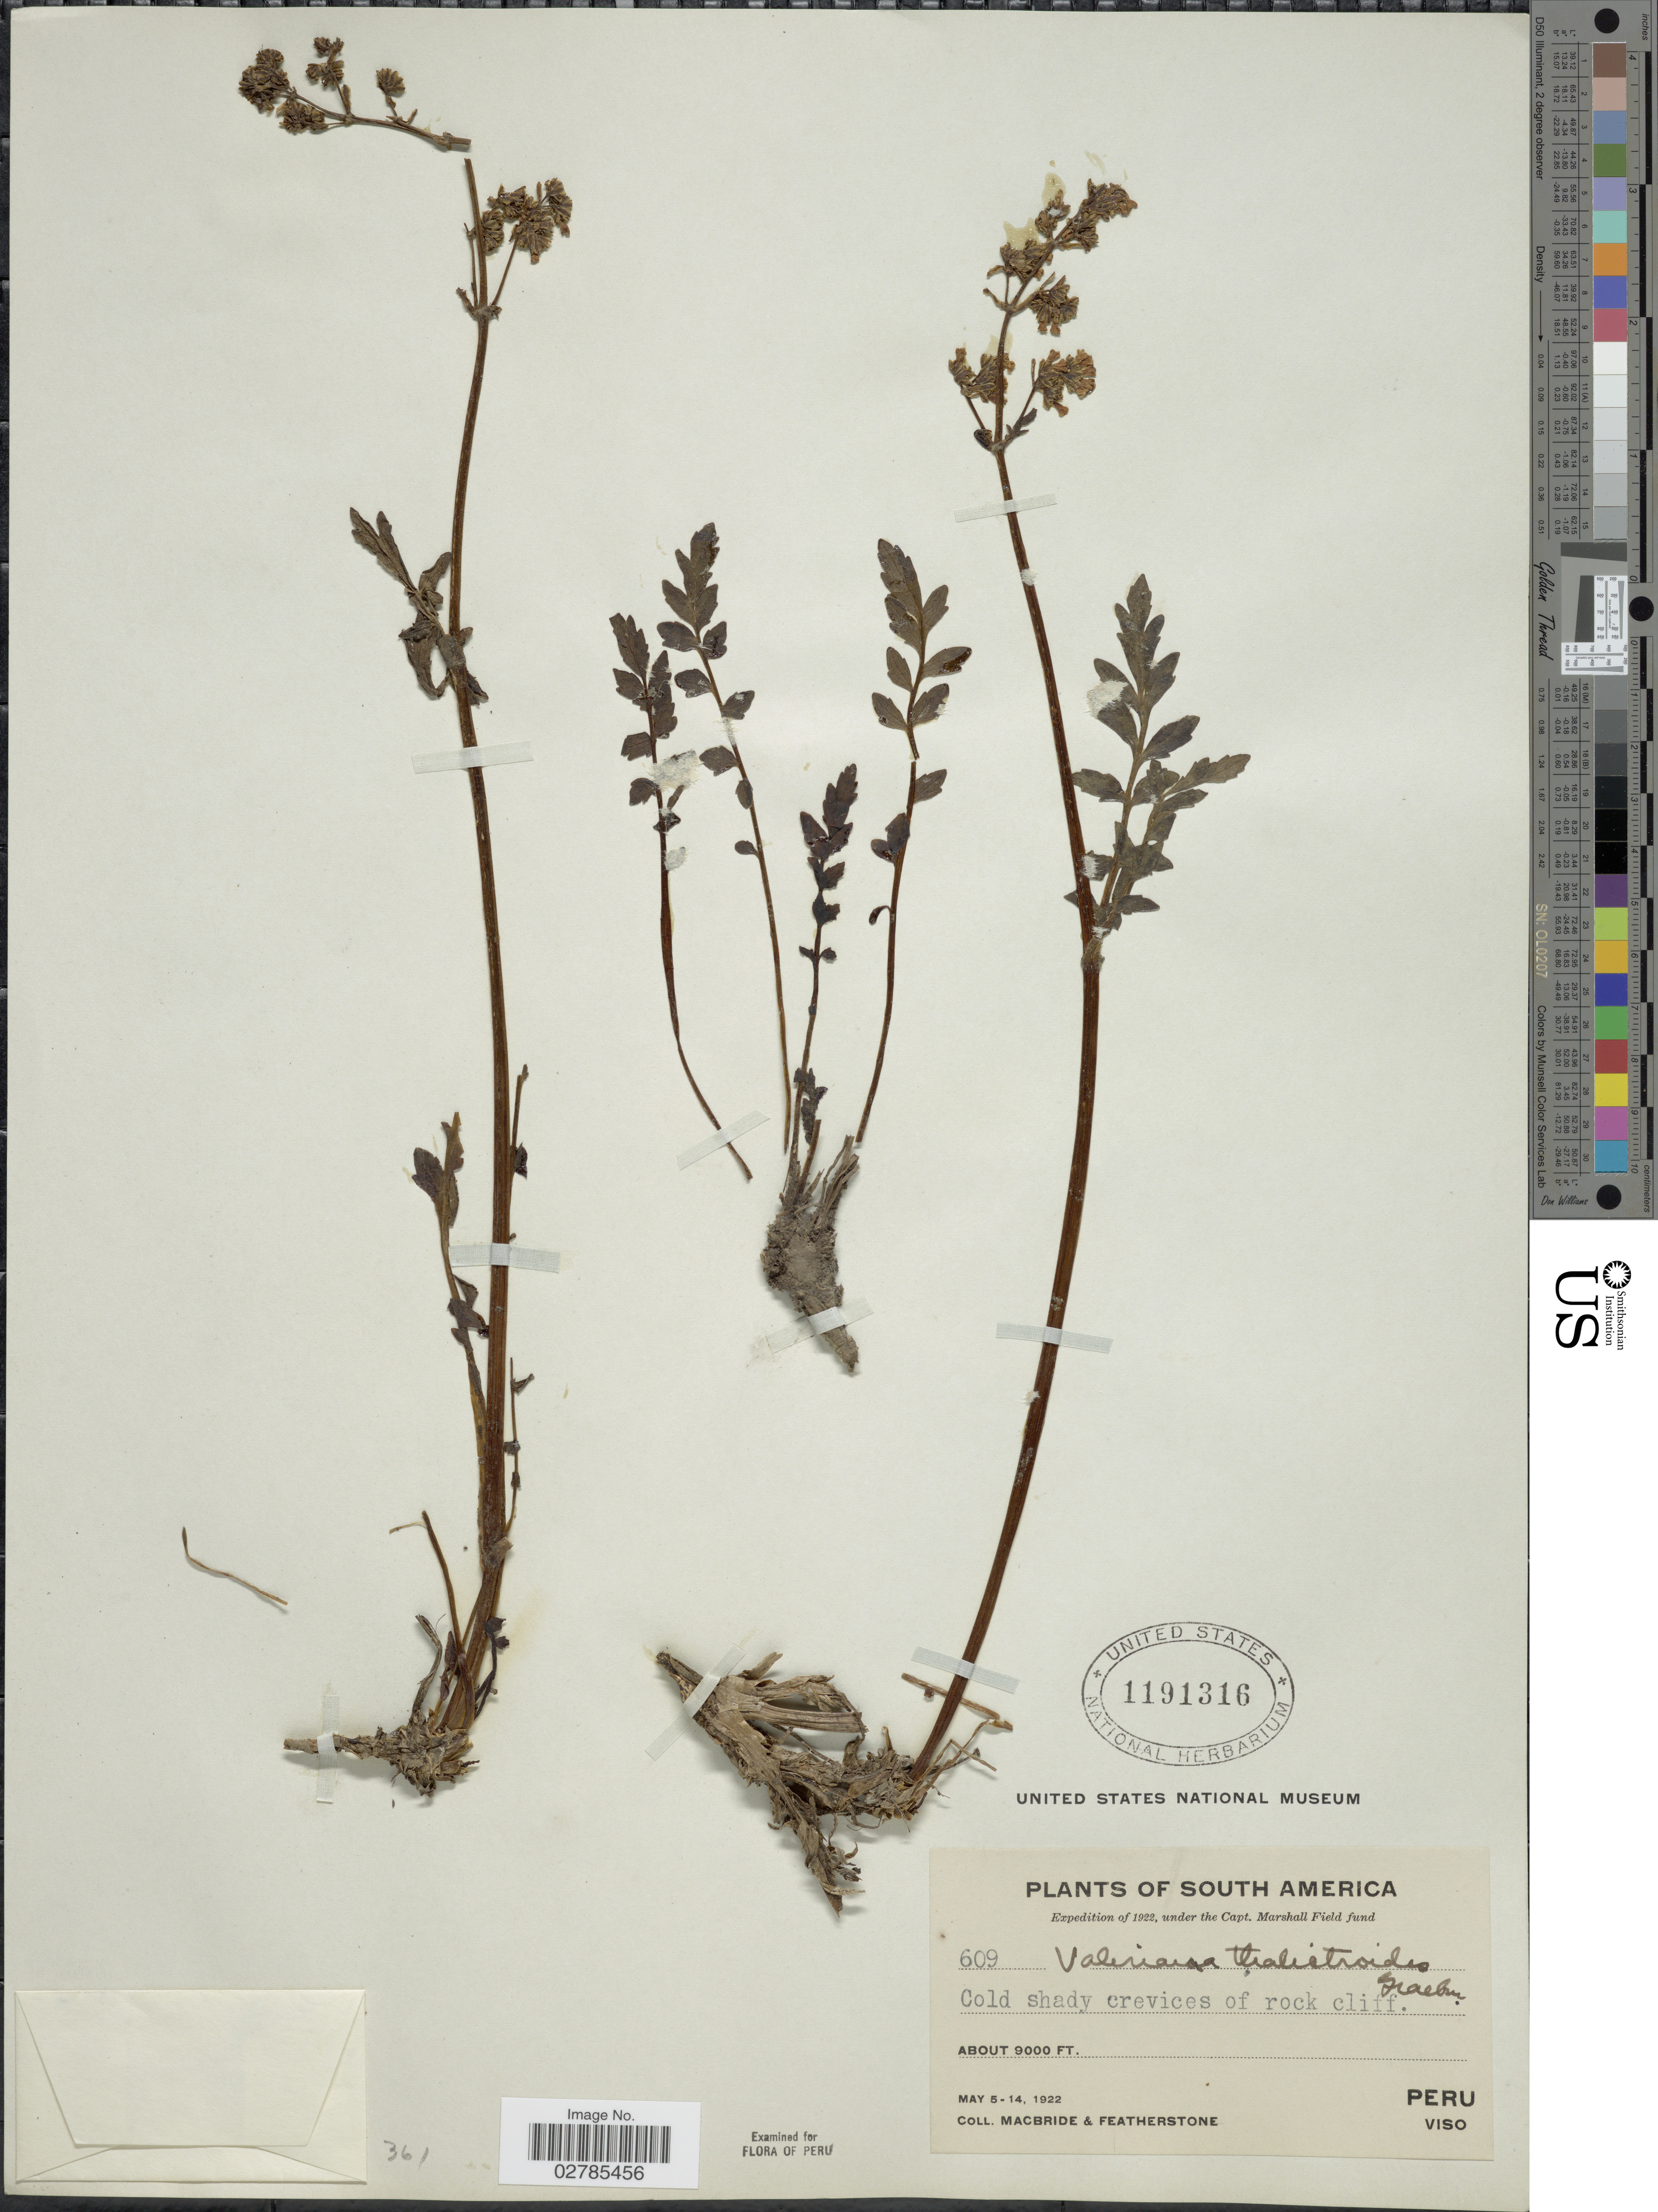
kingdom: Plantae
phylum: Tracheophyta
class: Magnoliopsida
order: Dipsacales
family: Caprifoliaceae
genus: Valeriana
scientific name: Valeriana thalictroides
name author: Graebn.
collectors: Macbride, -- & -. Featherstone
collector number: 609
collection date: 1922-05-05/1922-05-14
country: Peru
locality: Viso.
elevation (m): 2743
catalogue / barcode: US 1191316